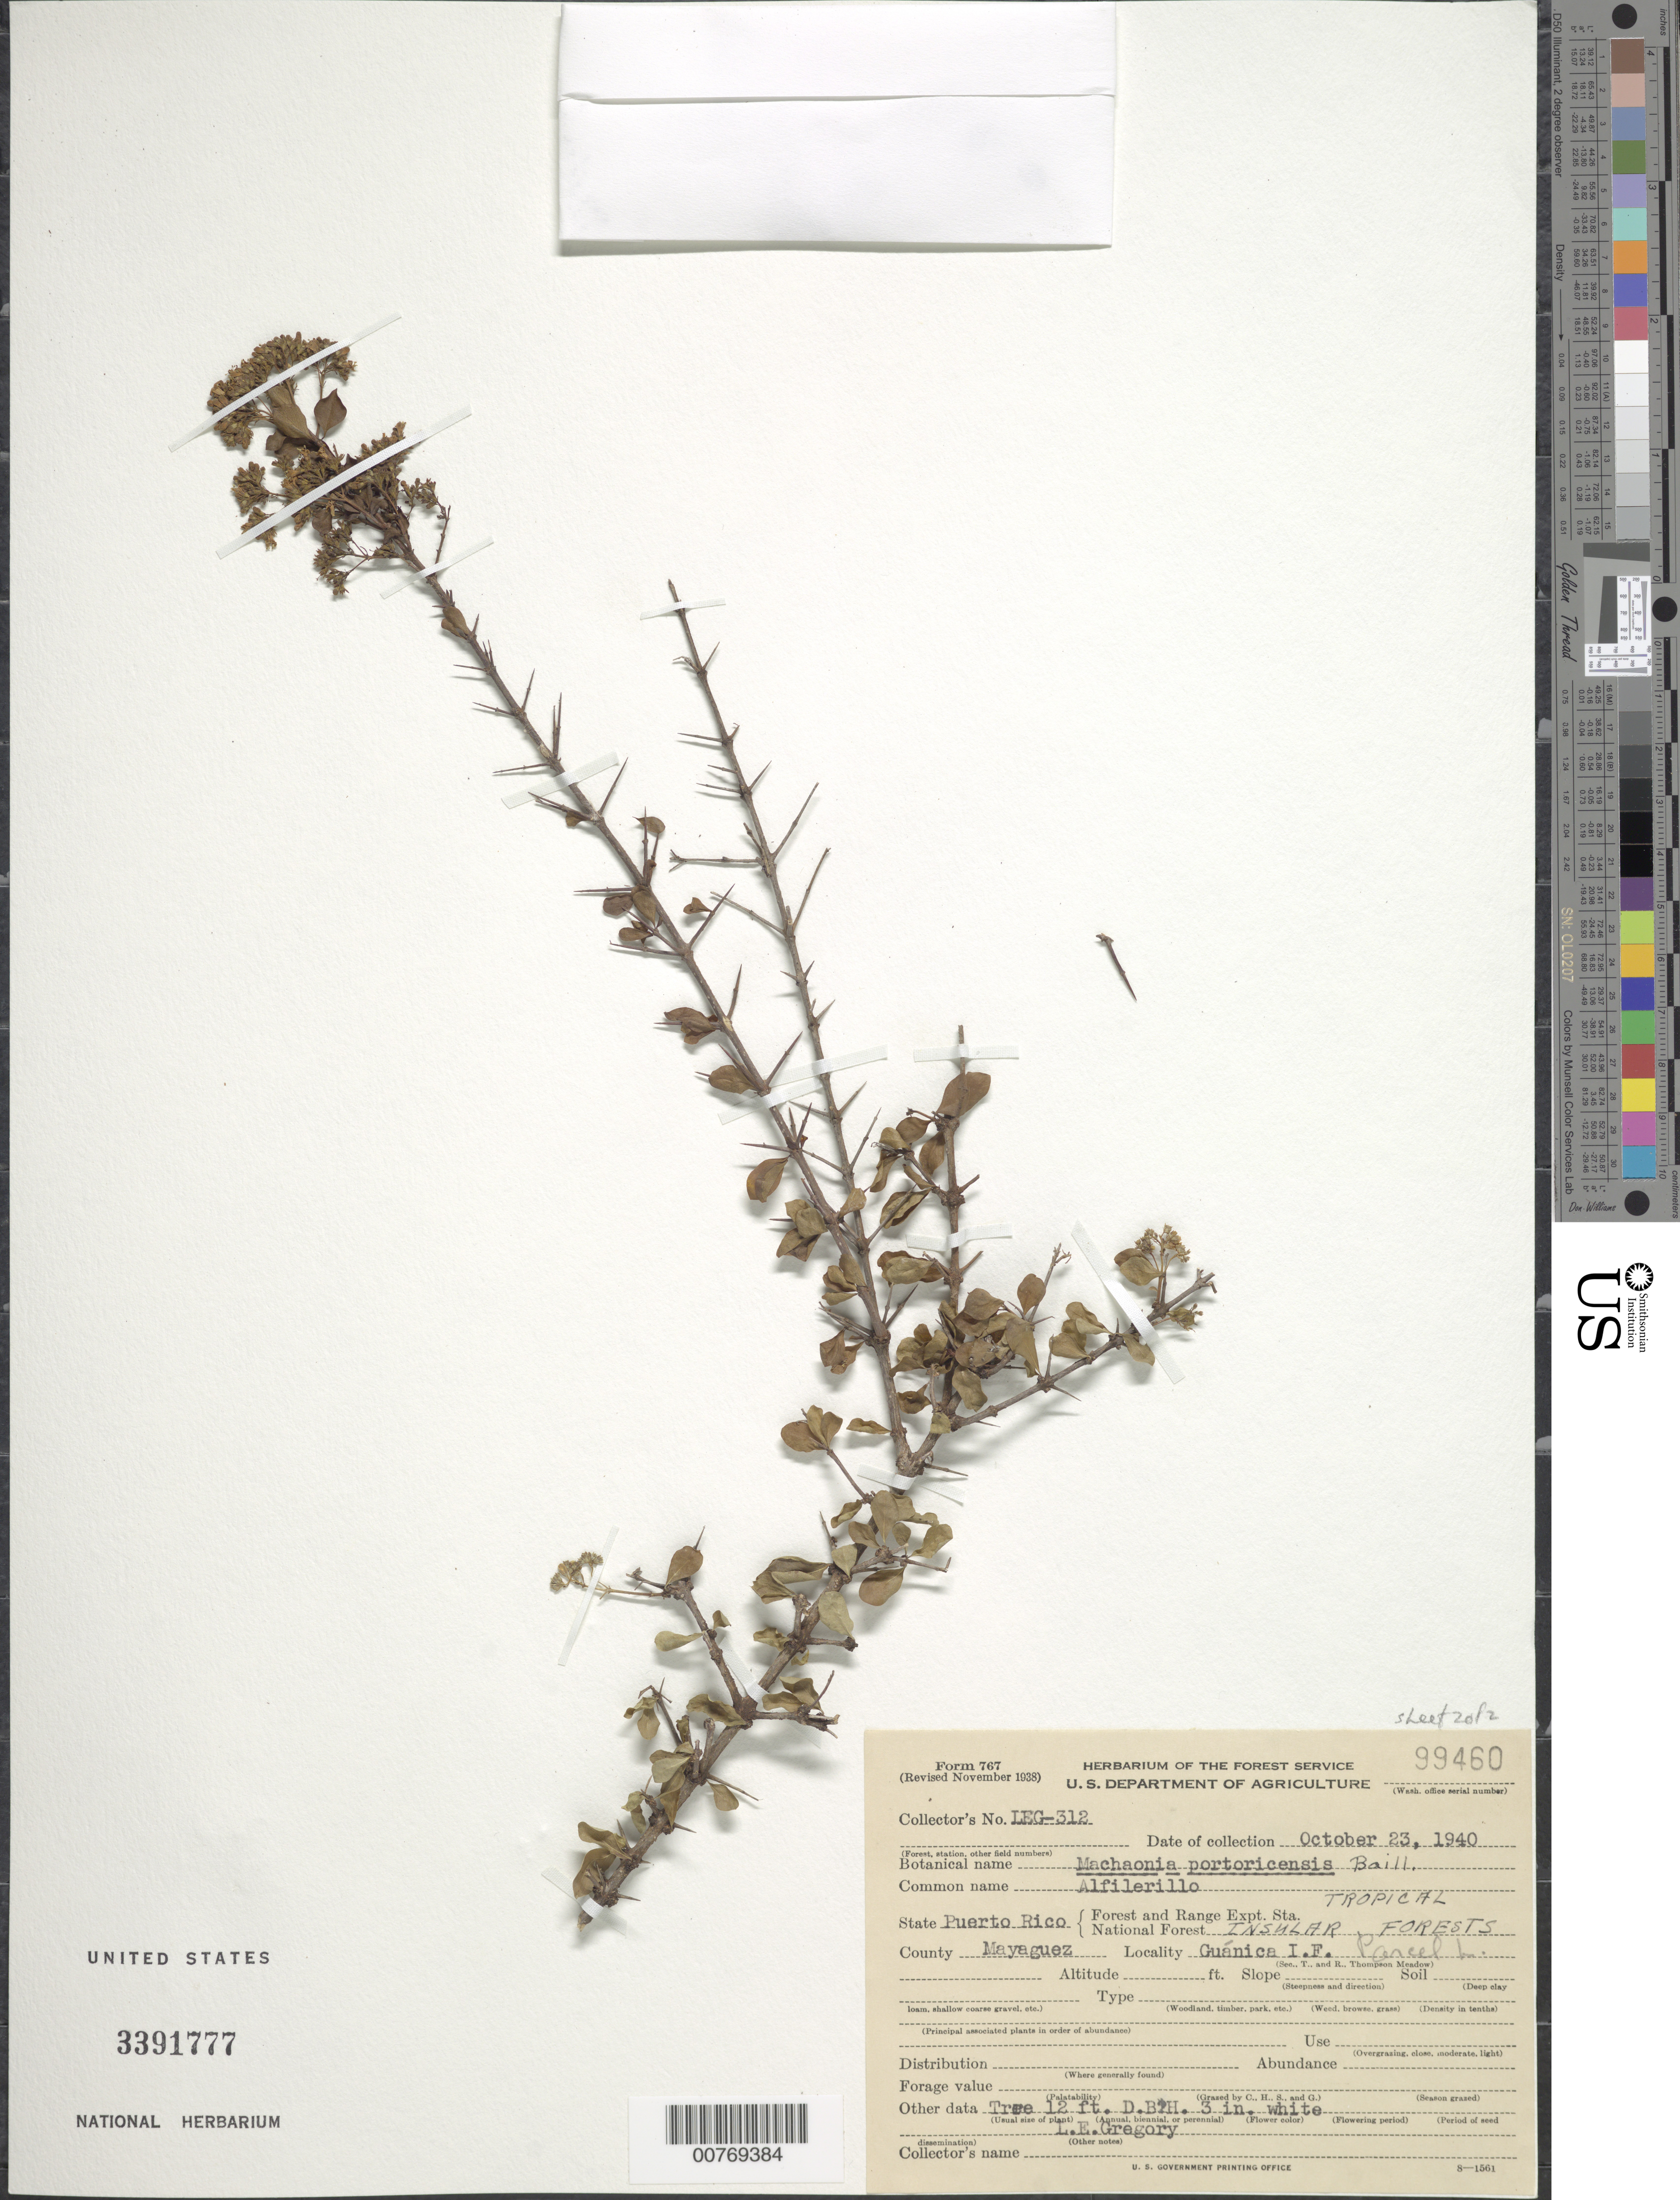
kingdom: Plantae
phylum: Tracheophyta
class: Magnoliopsida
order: Gentianales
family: Rubiaceae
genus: Machaonia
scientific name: Machaonia portoricensis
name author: Baill.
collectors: L. E. Gregory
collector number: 312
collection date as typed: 23 Oct 1940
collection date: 1940-10-23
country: Puerto Rico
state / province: Mayagüez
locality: Insular Forests. Guánica, Mayaguez District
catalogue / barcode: US 3391777